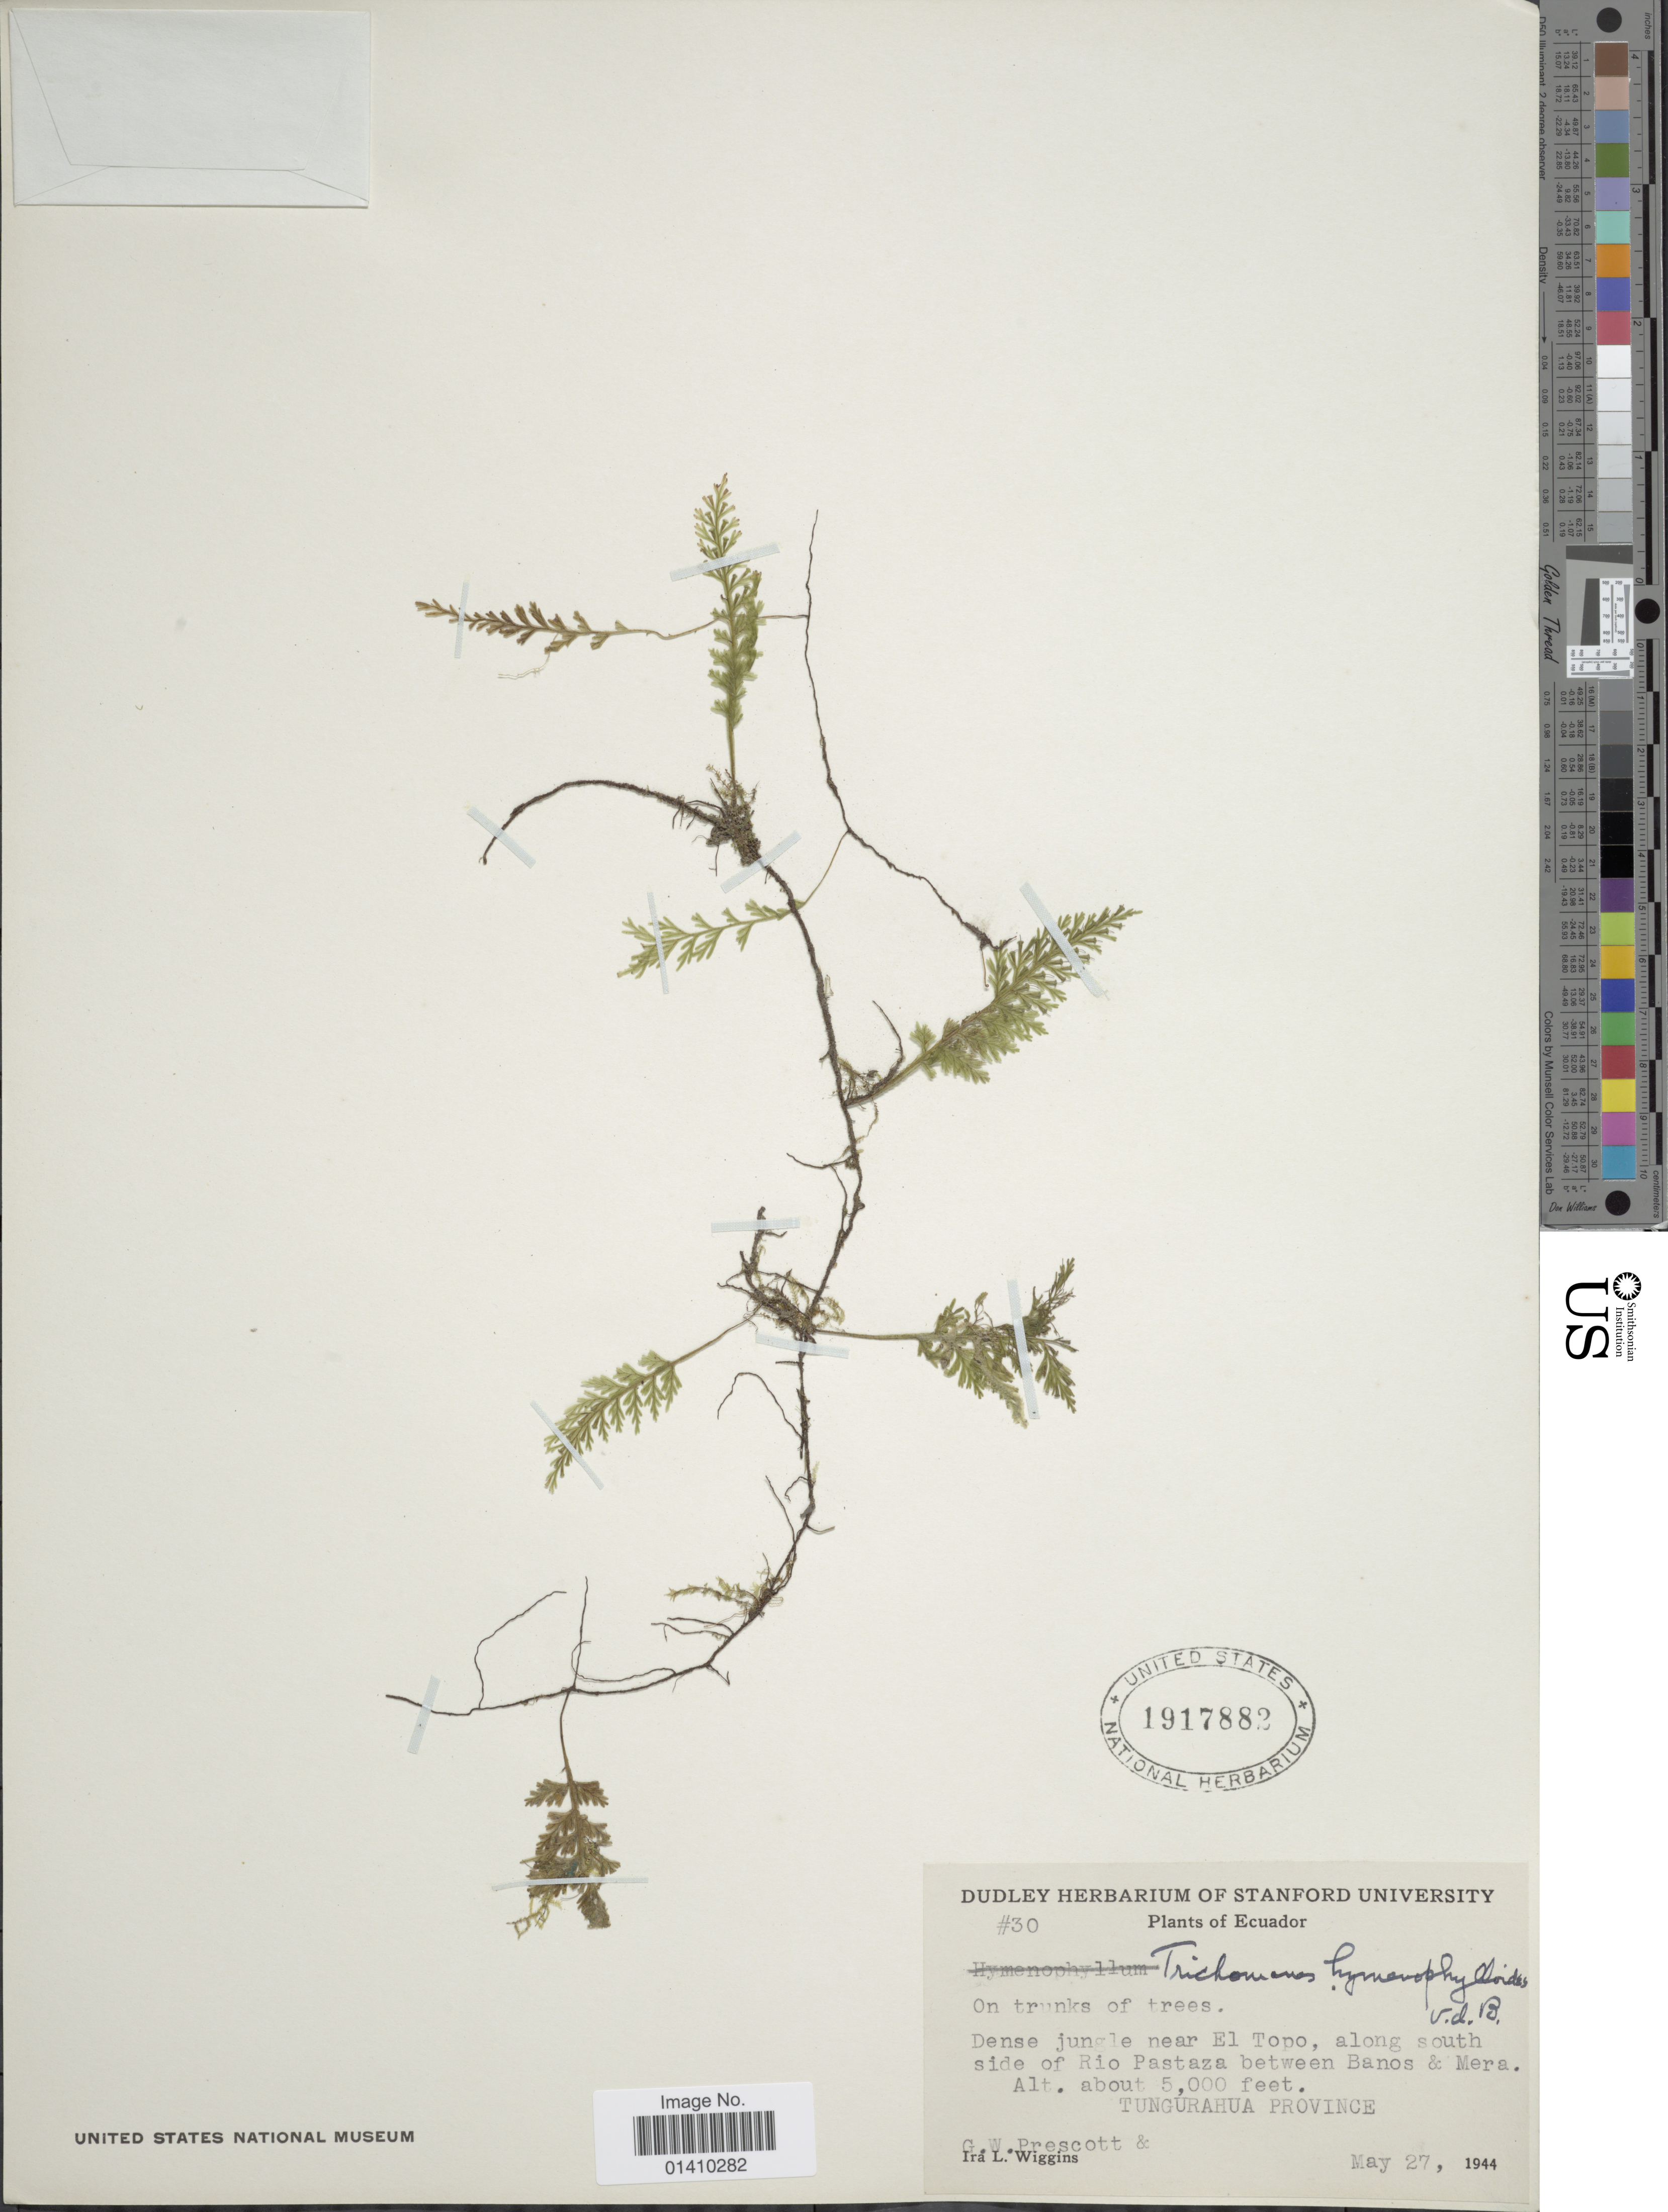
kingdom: Plantae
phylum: Tracheophyta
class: Polypodiopsida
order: Hymenophyllales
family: Hymenophyllaceae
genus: Polyphlebium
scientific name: Polyphlebium hymenophylloides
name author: (Bosch) Ebihara & Dubuisson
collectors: G. Prescott & I. L. Wiggins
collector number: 30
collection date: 1944-05-27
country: Ecuador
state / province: Tungurahua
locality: Dense jungle near El Topo, along south side of Rio Pastaza between Banos & Mera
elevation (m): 1524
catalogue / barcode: US 1917882